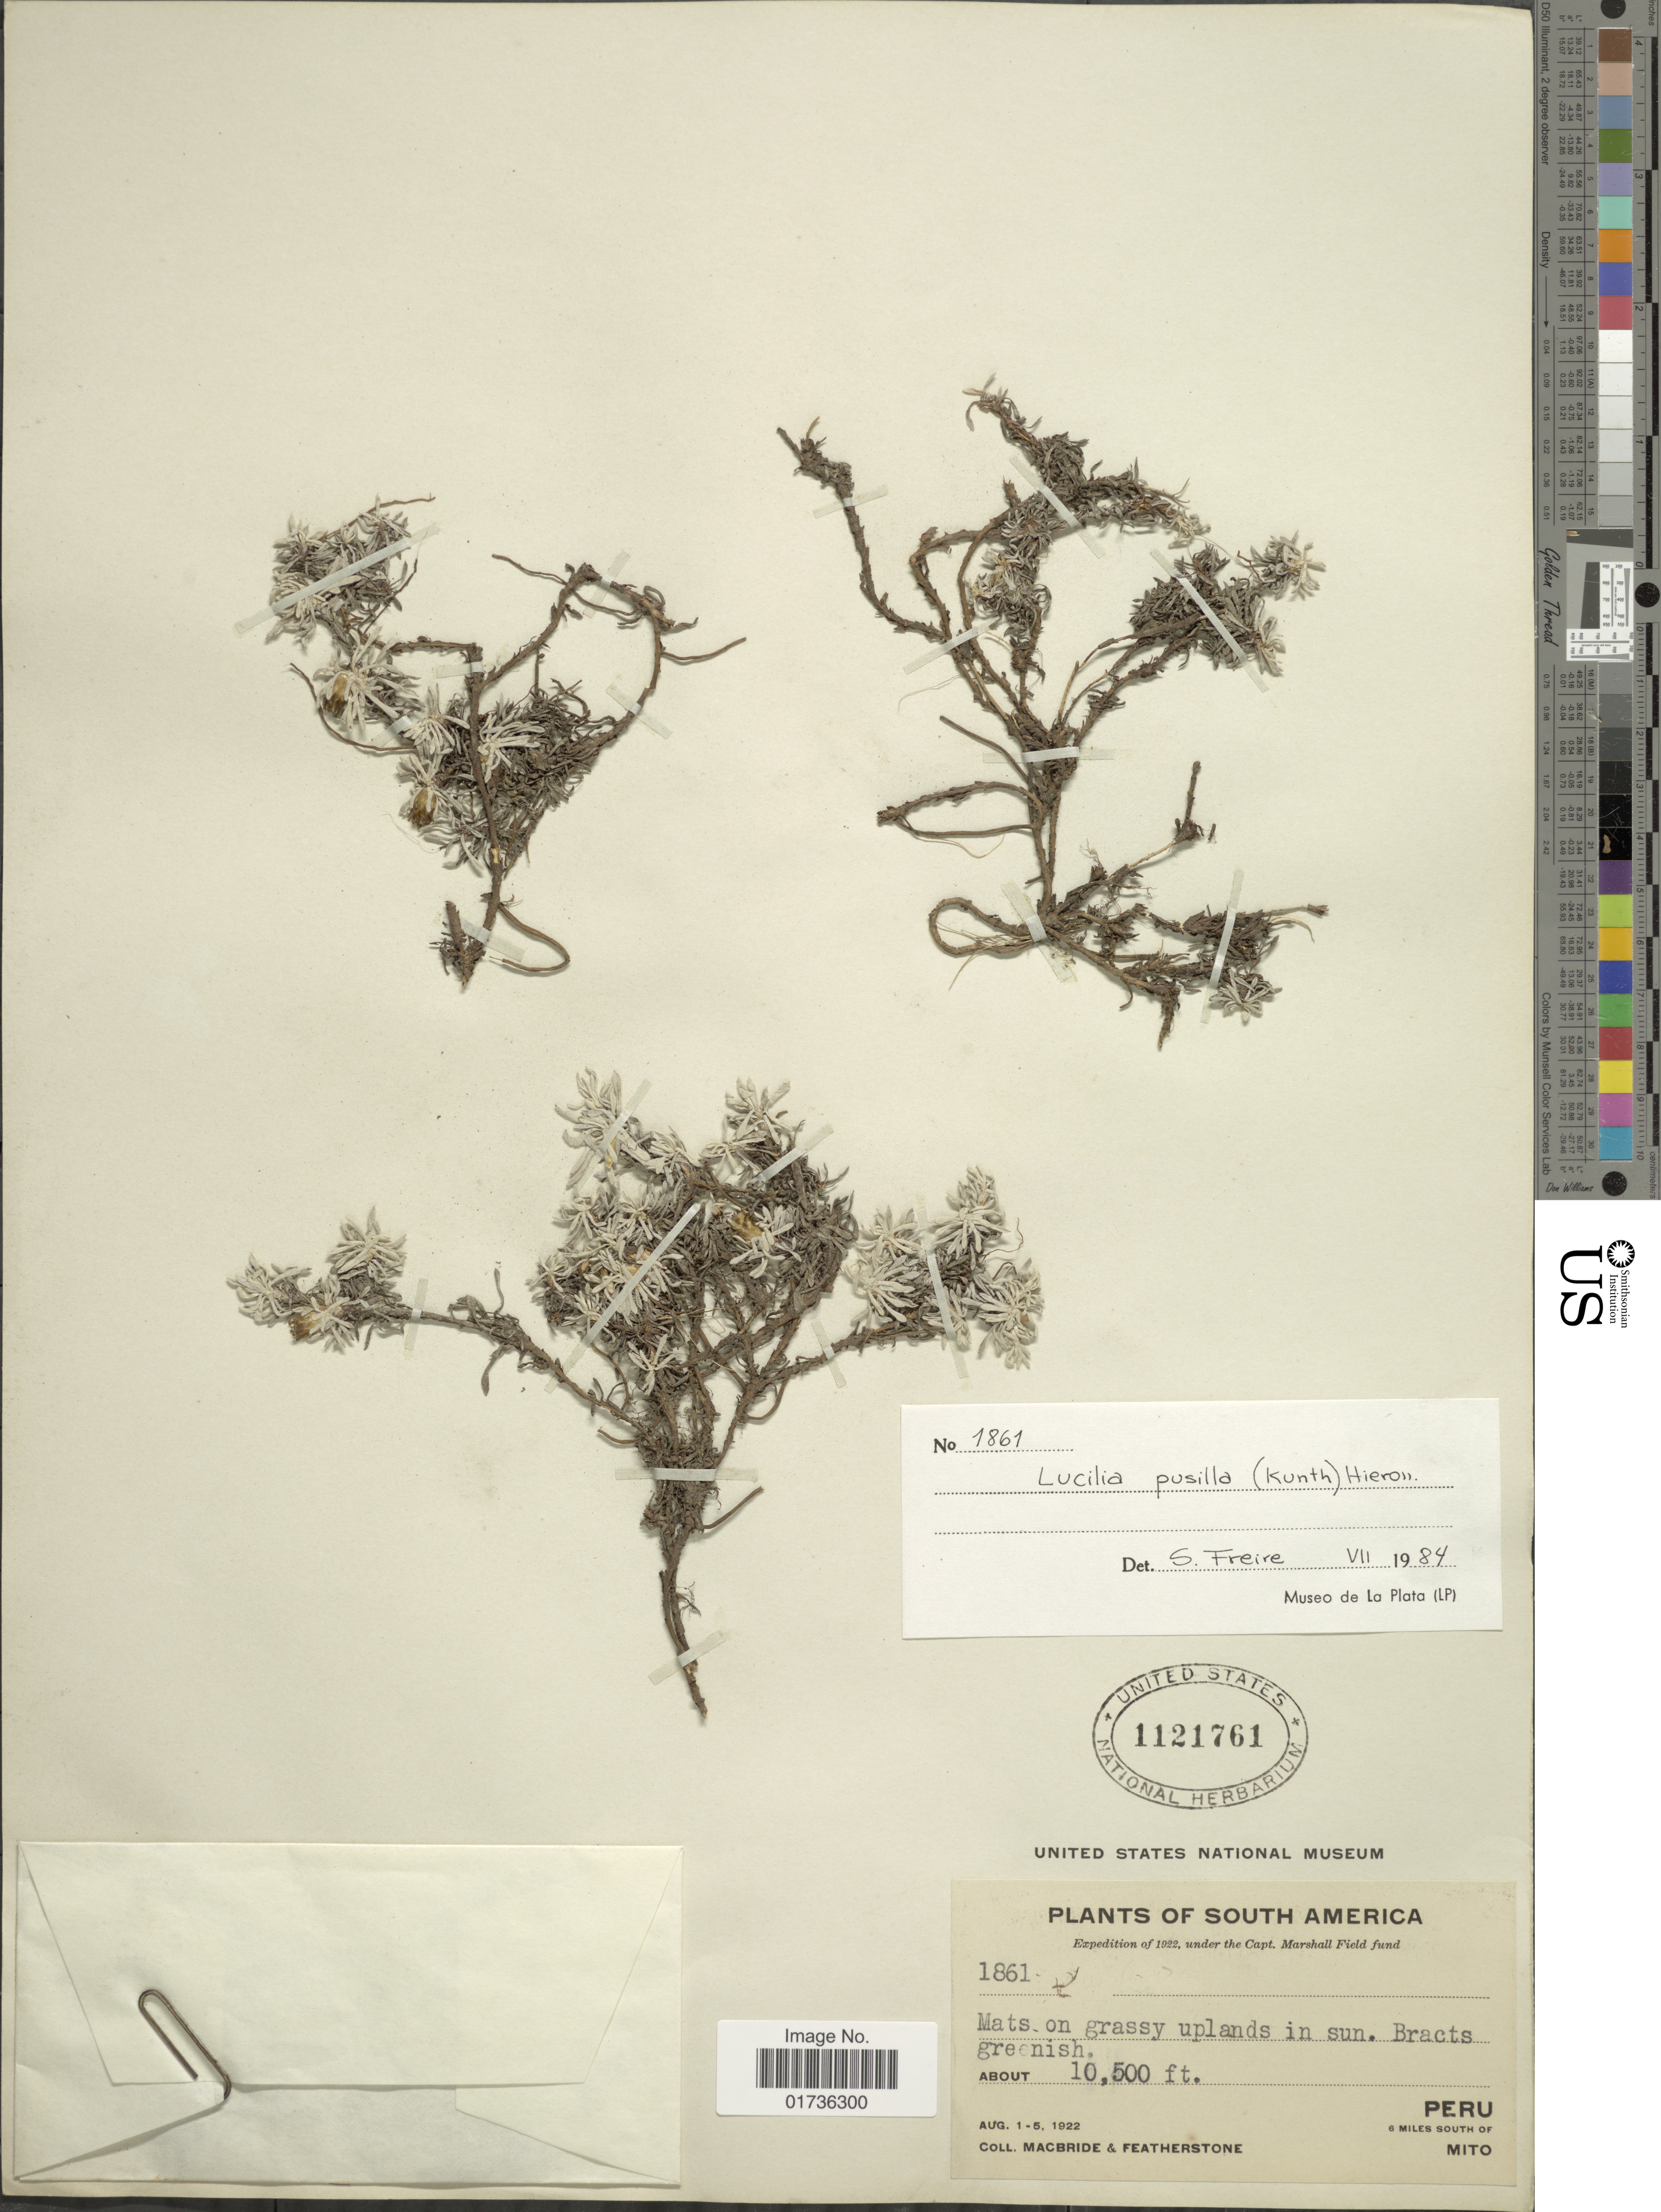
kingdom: Plantae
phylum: Tracheophyta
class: Magnoliopsida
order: Asterales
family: Asteraceae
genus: Lucilia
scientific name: Lucilia kunthiana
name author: (DC.) Zardini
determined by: Dillon, M. O.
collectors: Macbride, -- & -. Featherstone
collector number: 1861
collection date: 1922-08-01/1922-08-05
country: Peru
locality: Mats on grassy uplands in sun. 6 miles south of Mito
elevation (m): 3200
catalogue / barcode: US 1121761